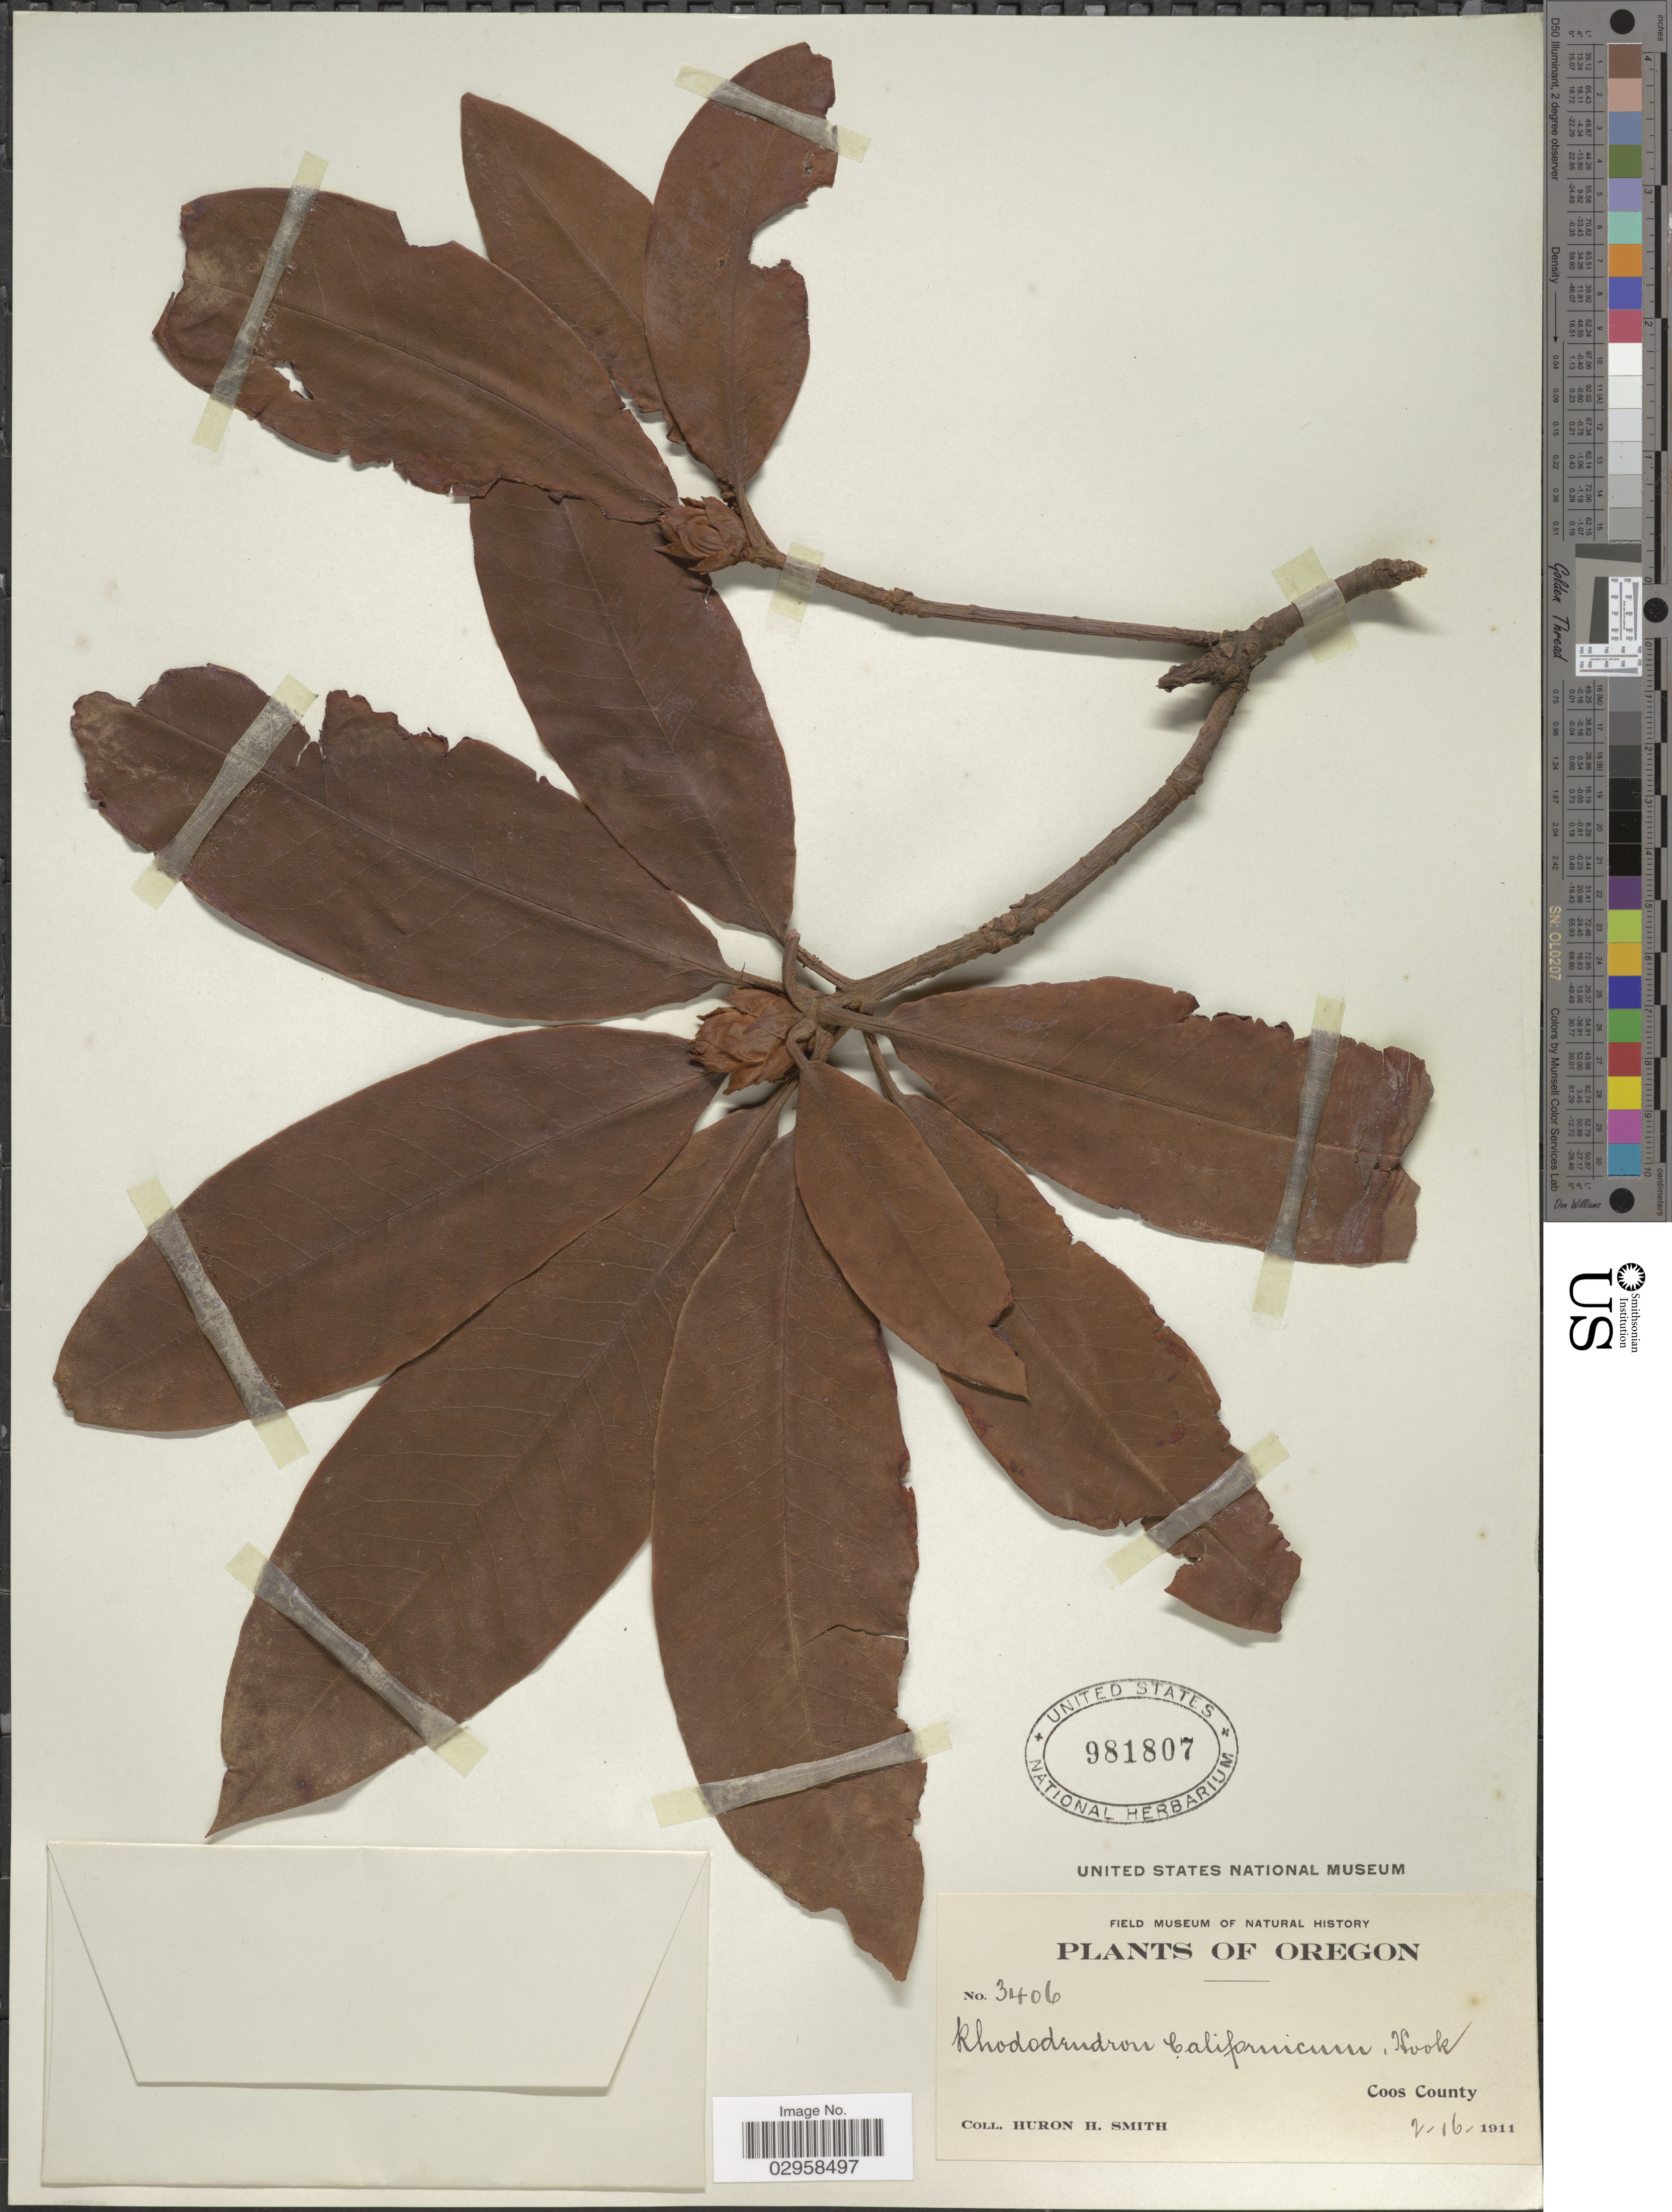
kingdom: Plantae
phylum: Tracheophyta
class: Magnoliopsida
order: Ericales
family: Ericaceae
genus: Rhododendron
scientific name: Rhododendron macrophyllum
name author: D. Don ex G. Don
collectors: Huron H. Smith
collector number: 3406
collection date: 1911-02-16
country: United States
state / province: Oregon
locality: Coos County.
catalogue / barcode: US 981807